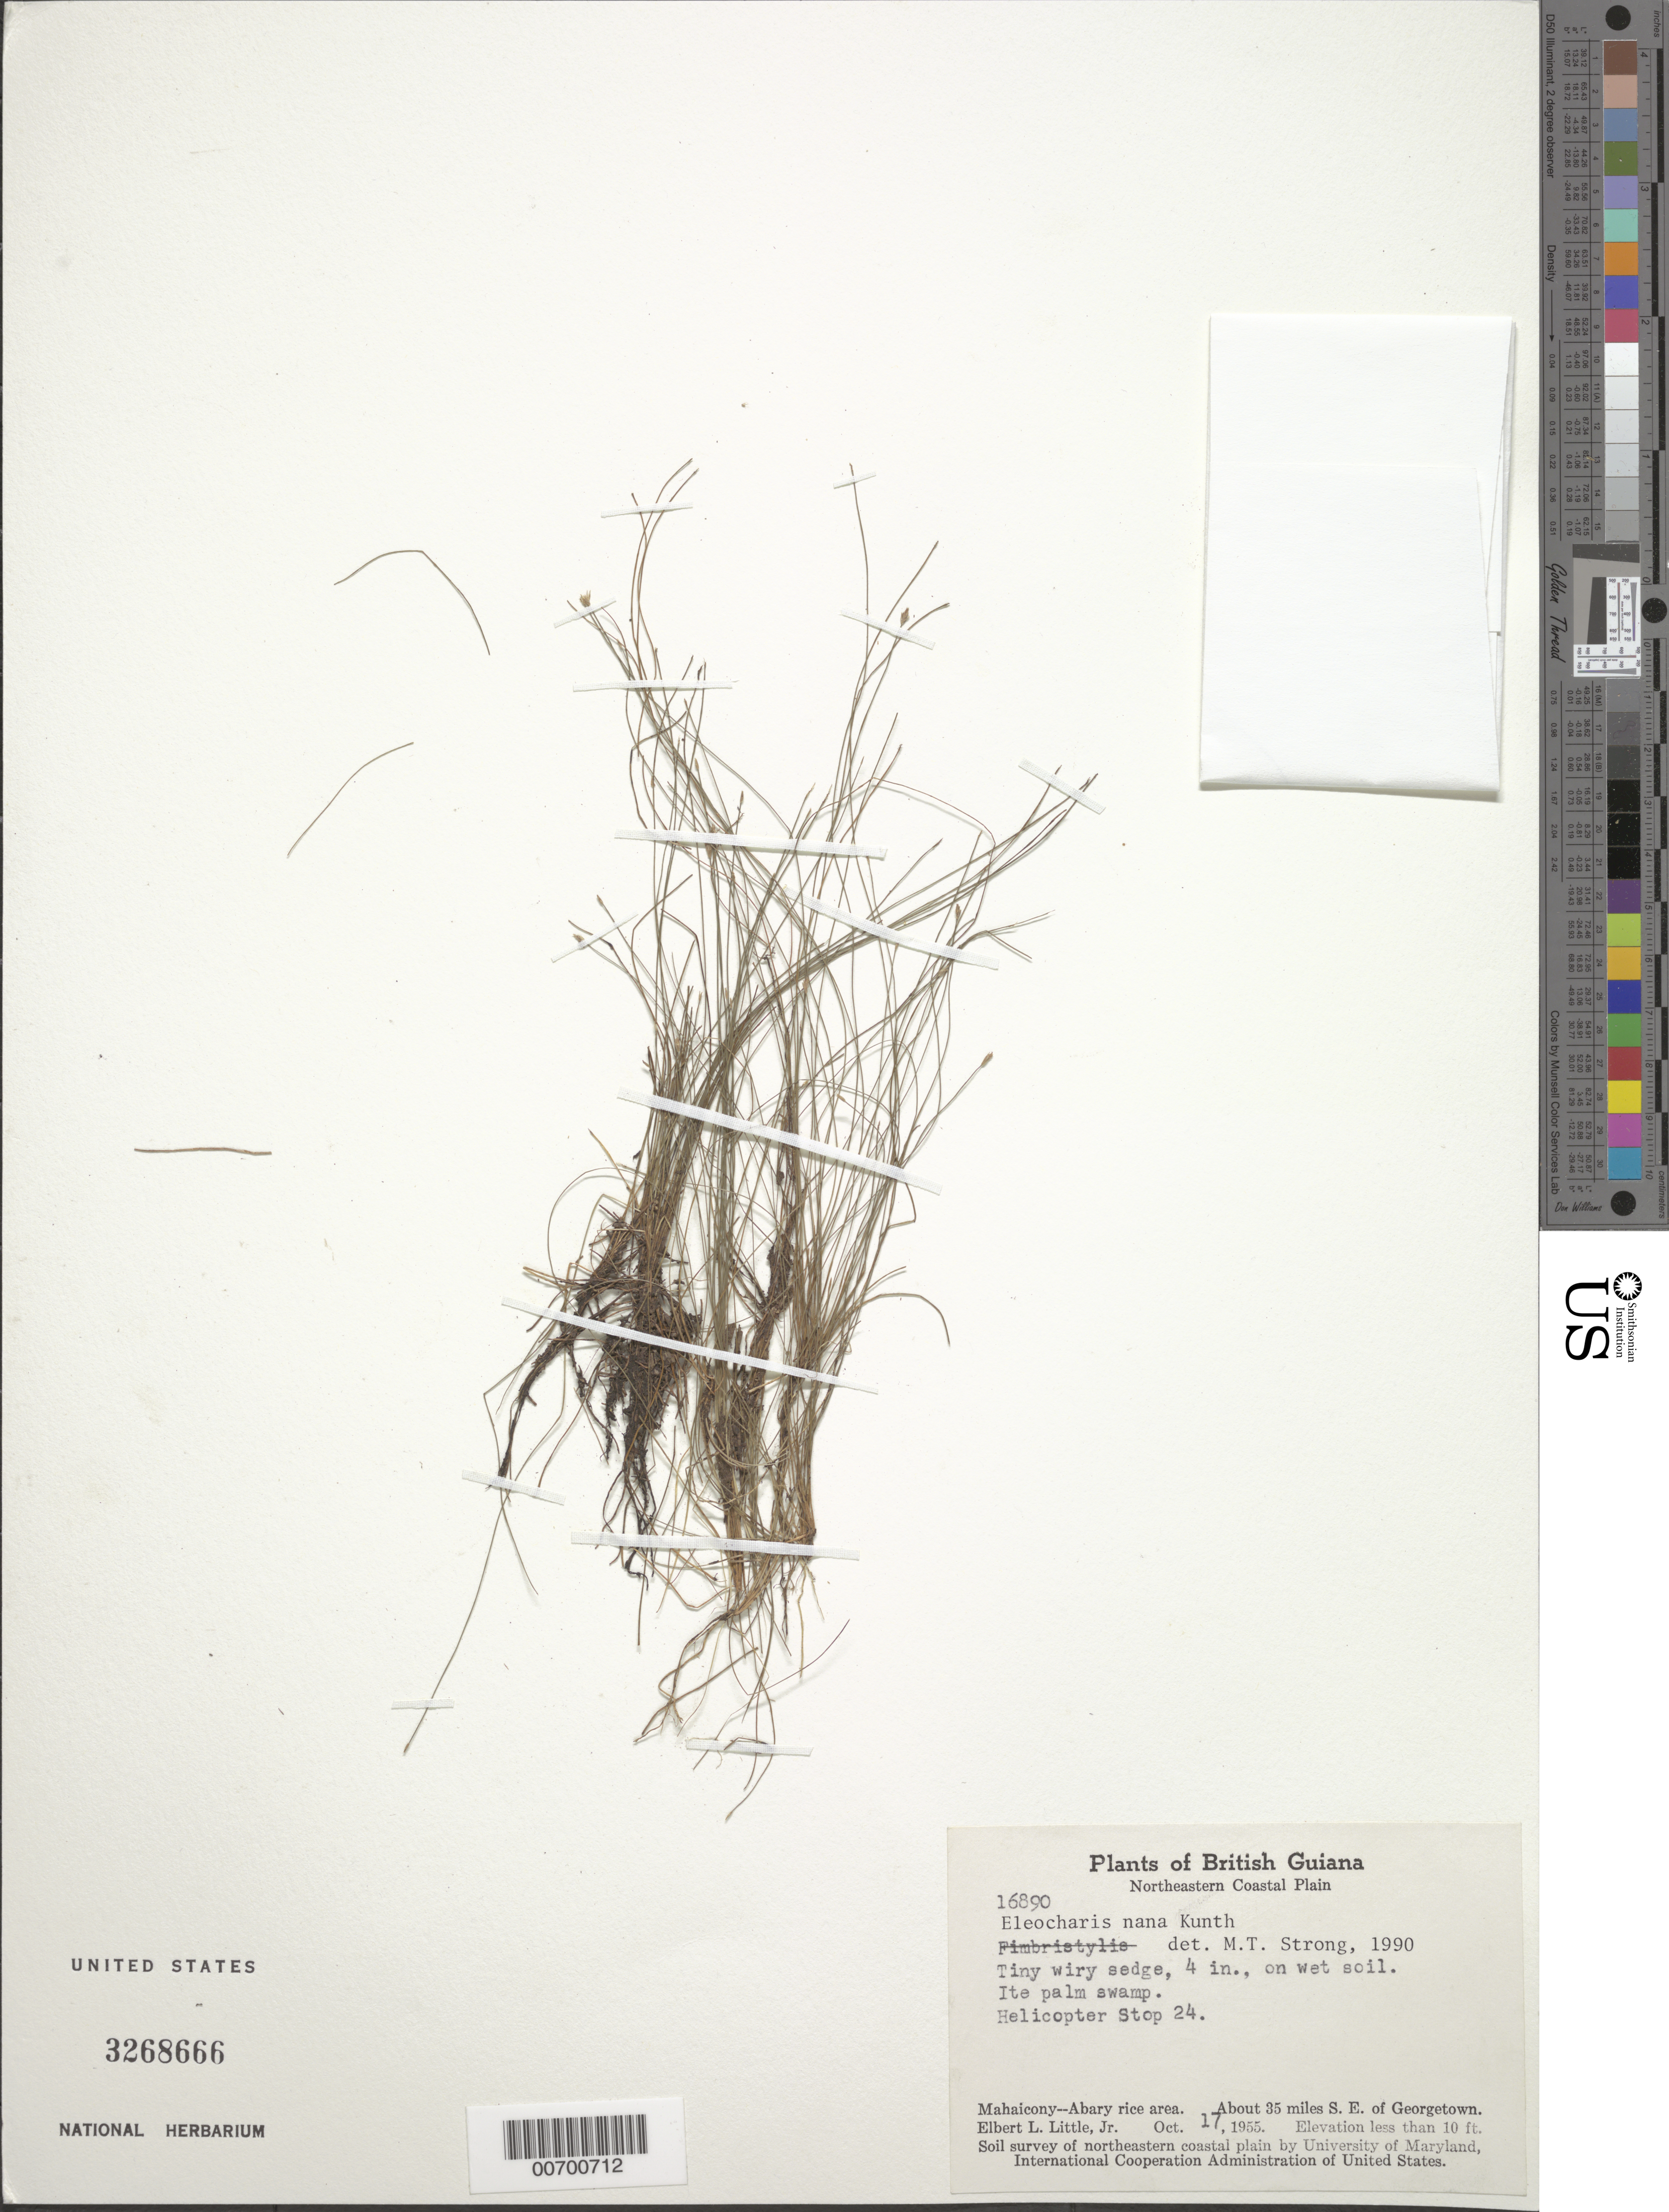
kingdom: Plantae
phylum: Tracheophyta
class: Liliopsida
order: Poales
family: Cyperaceae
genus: Eleocharis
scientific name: Eleocharis nana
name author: Kunth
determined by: Strong, M. T., (US), Smithsonian Institution - National Museum of Natural History (UNITED STATES)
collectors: E. L. Little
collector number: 16890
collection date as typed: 17-Oct-55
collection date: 1955-10-17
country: Guyana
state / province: Mahaica-Berbice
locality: Mahaicony-Abary rice area, E bank Demerara R., about 35 mi. SE of Georgetown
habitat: Wet soil in swamp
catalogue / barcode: US 3268666